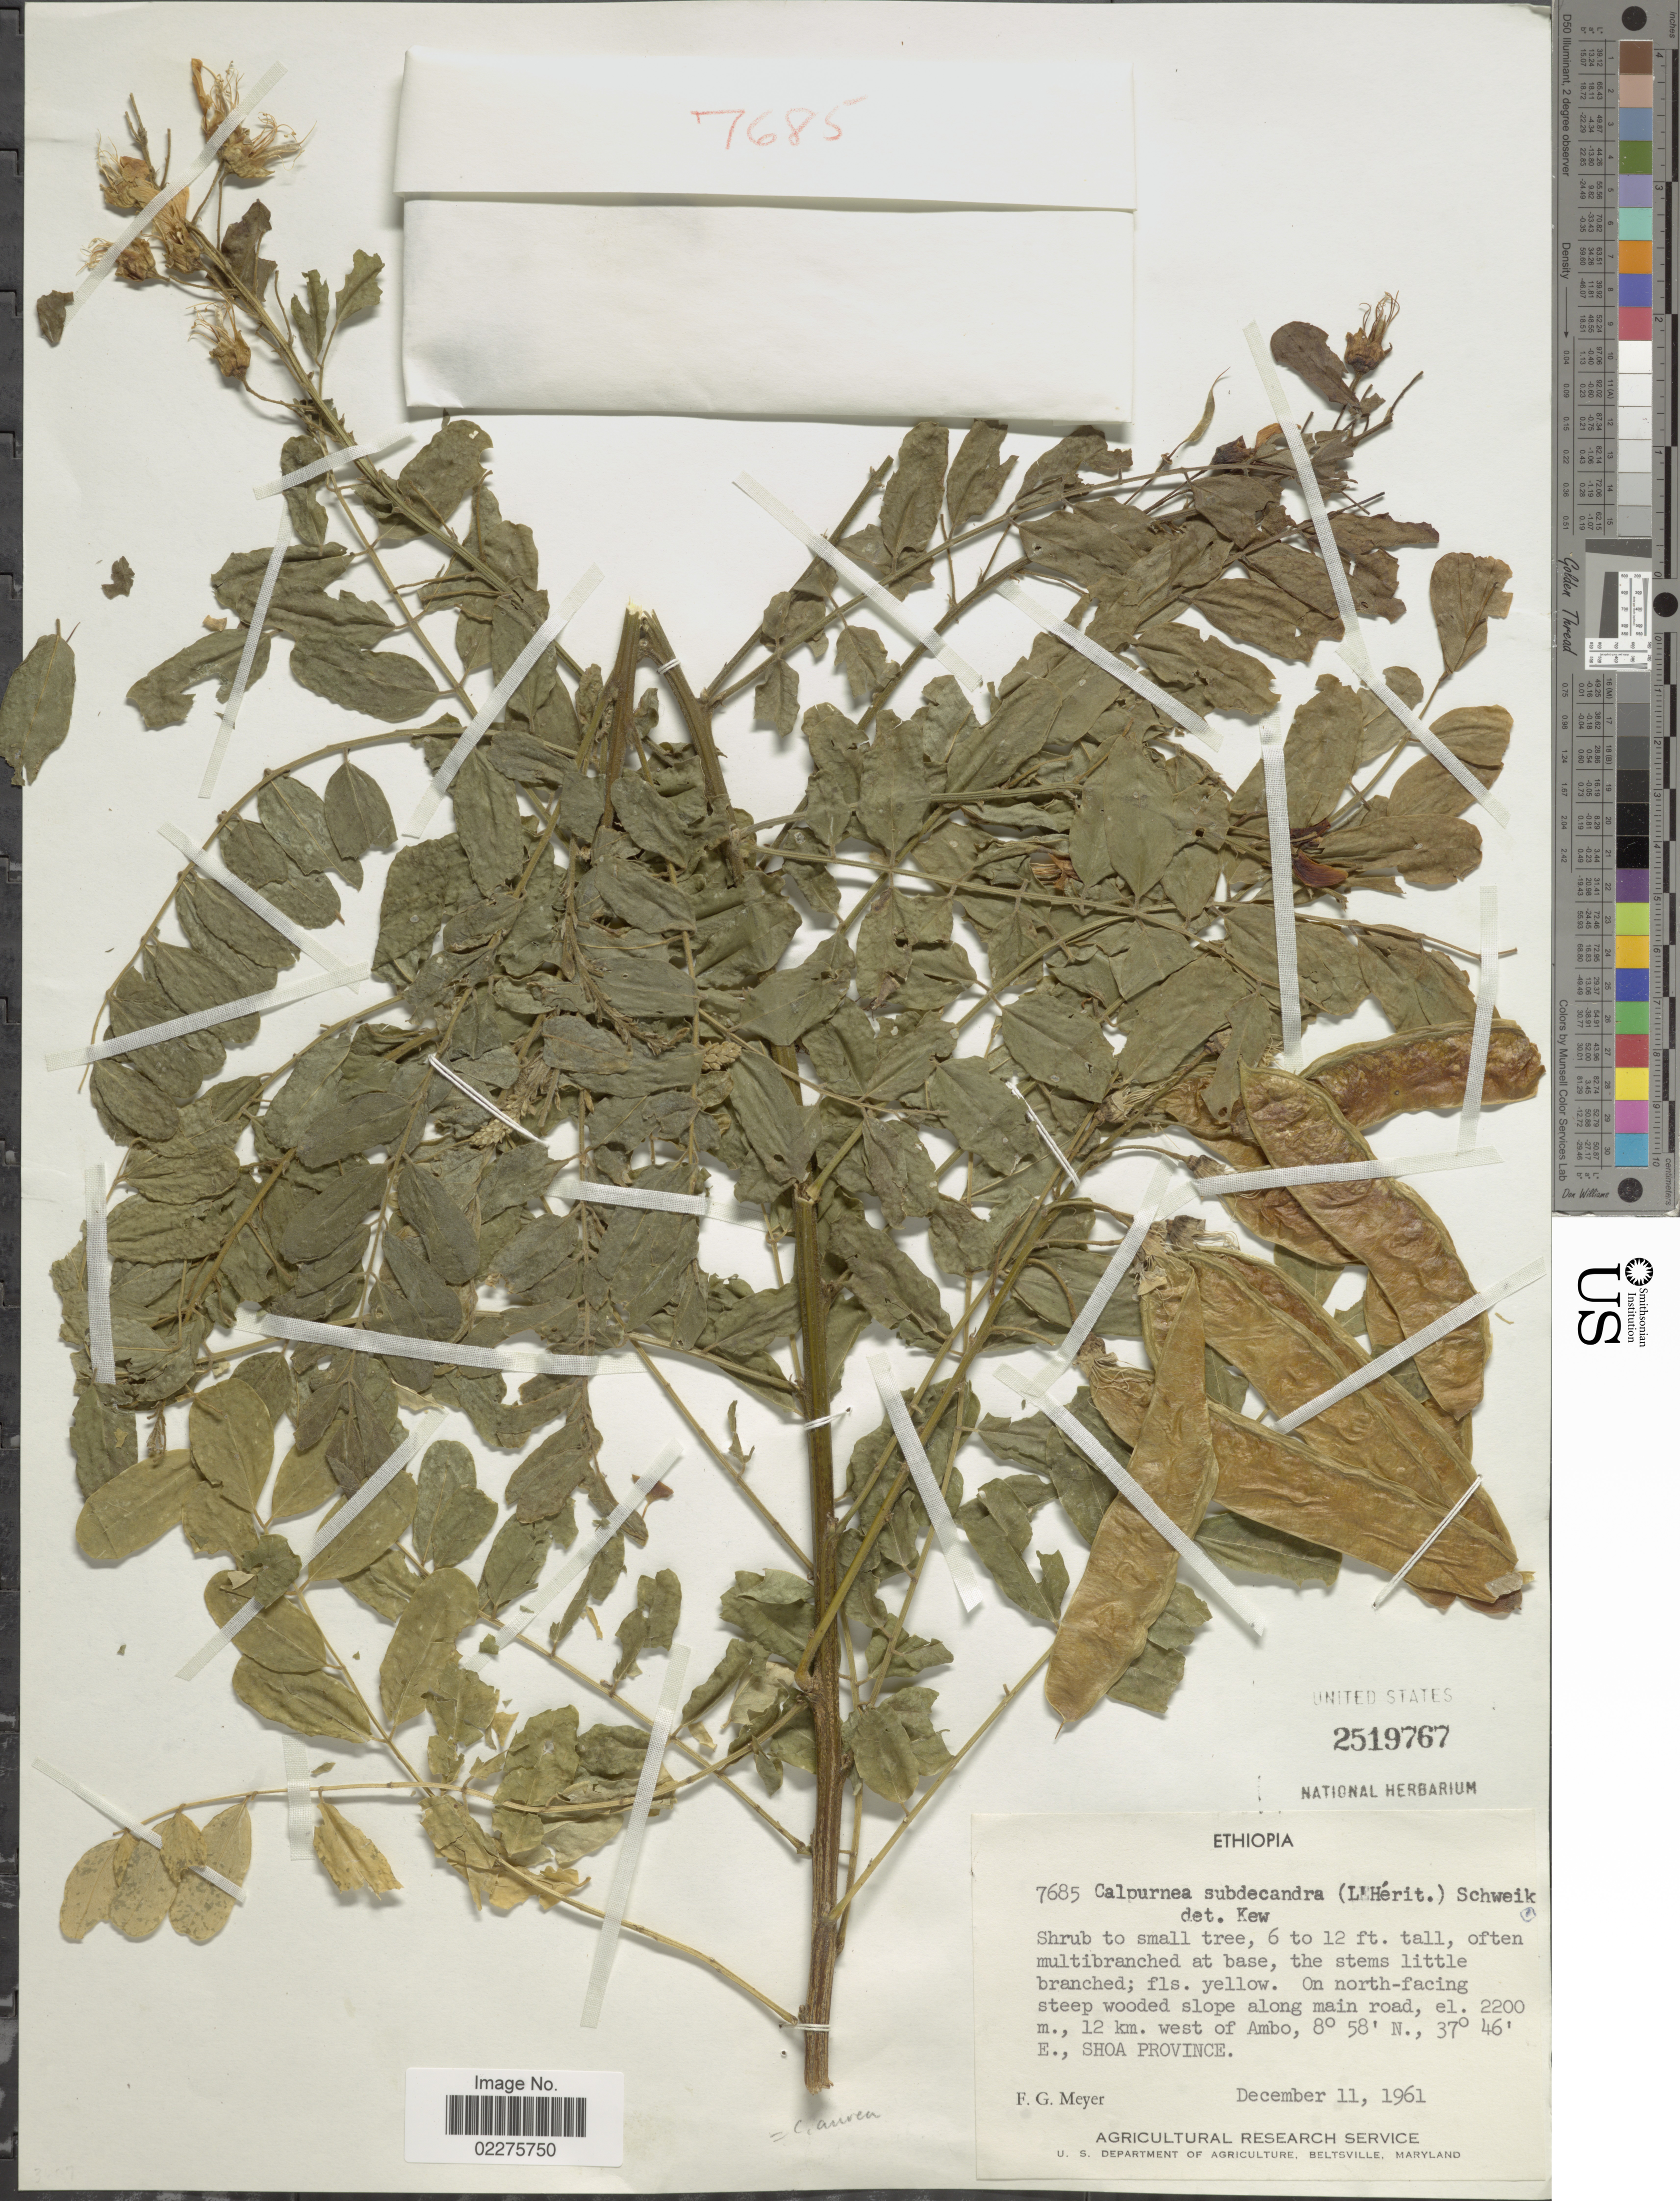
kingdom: Plantae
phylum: Tracheophyta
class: Magnoliopsida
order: Fabales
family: Fabaceae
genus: Calpurnia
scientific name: Calpurnia aurea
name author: (Aiton) Benth.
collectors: F. G. Meyer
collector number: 7685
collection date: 1961-12-11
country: Ethiopia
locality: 12 km. west of Ambo, Shoa Province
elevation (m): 2200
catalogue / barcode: US 2519767